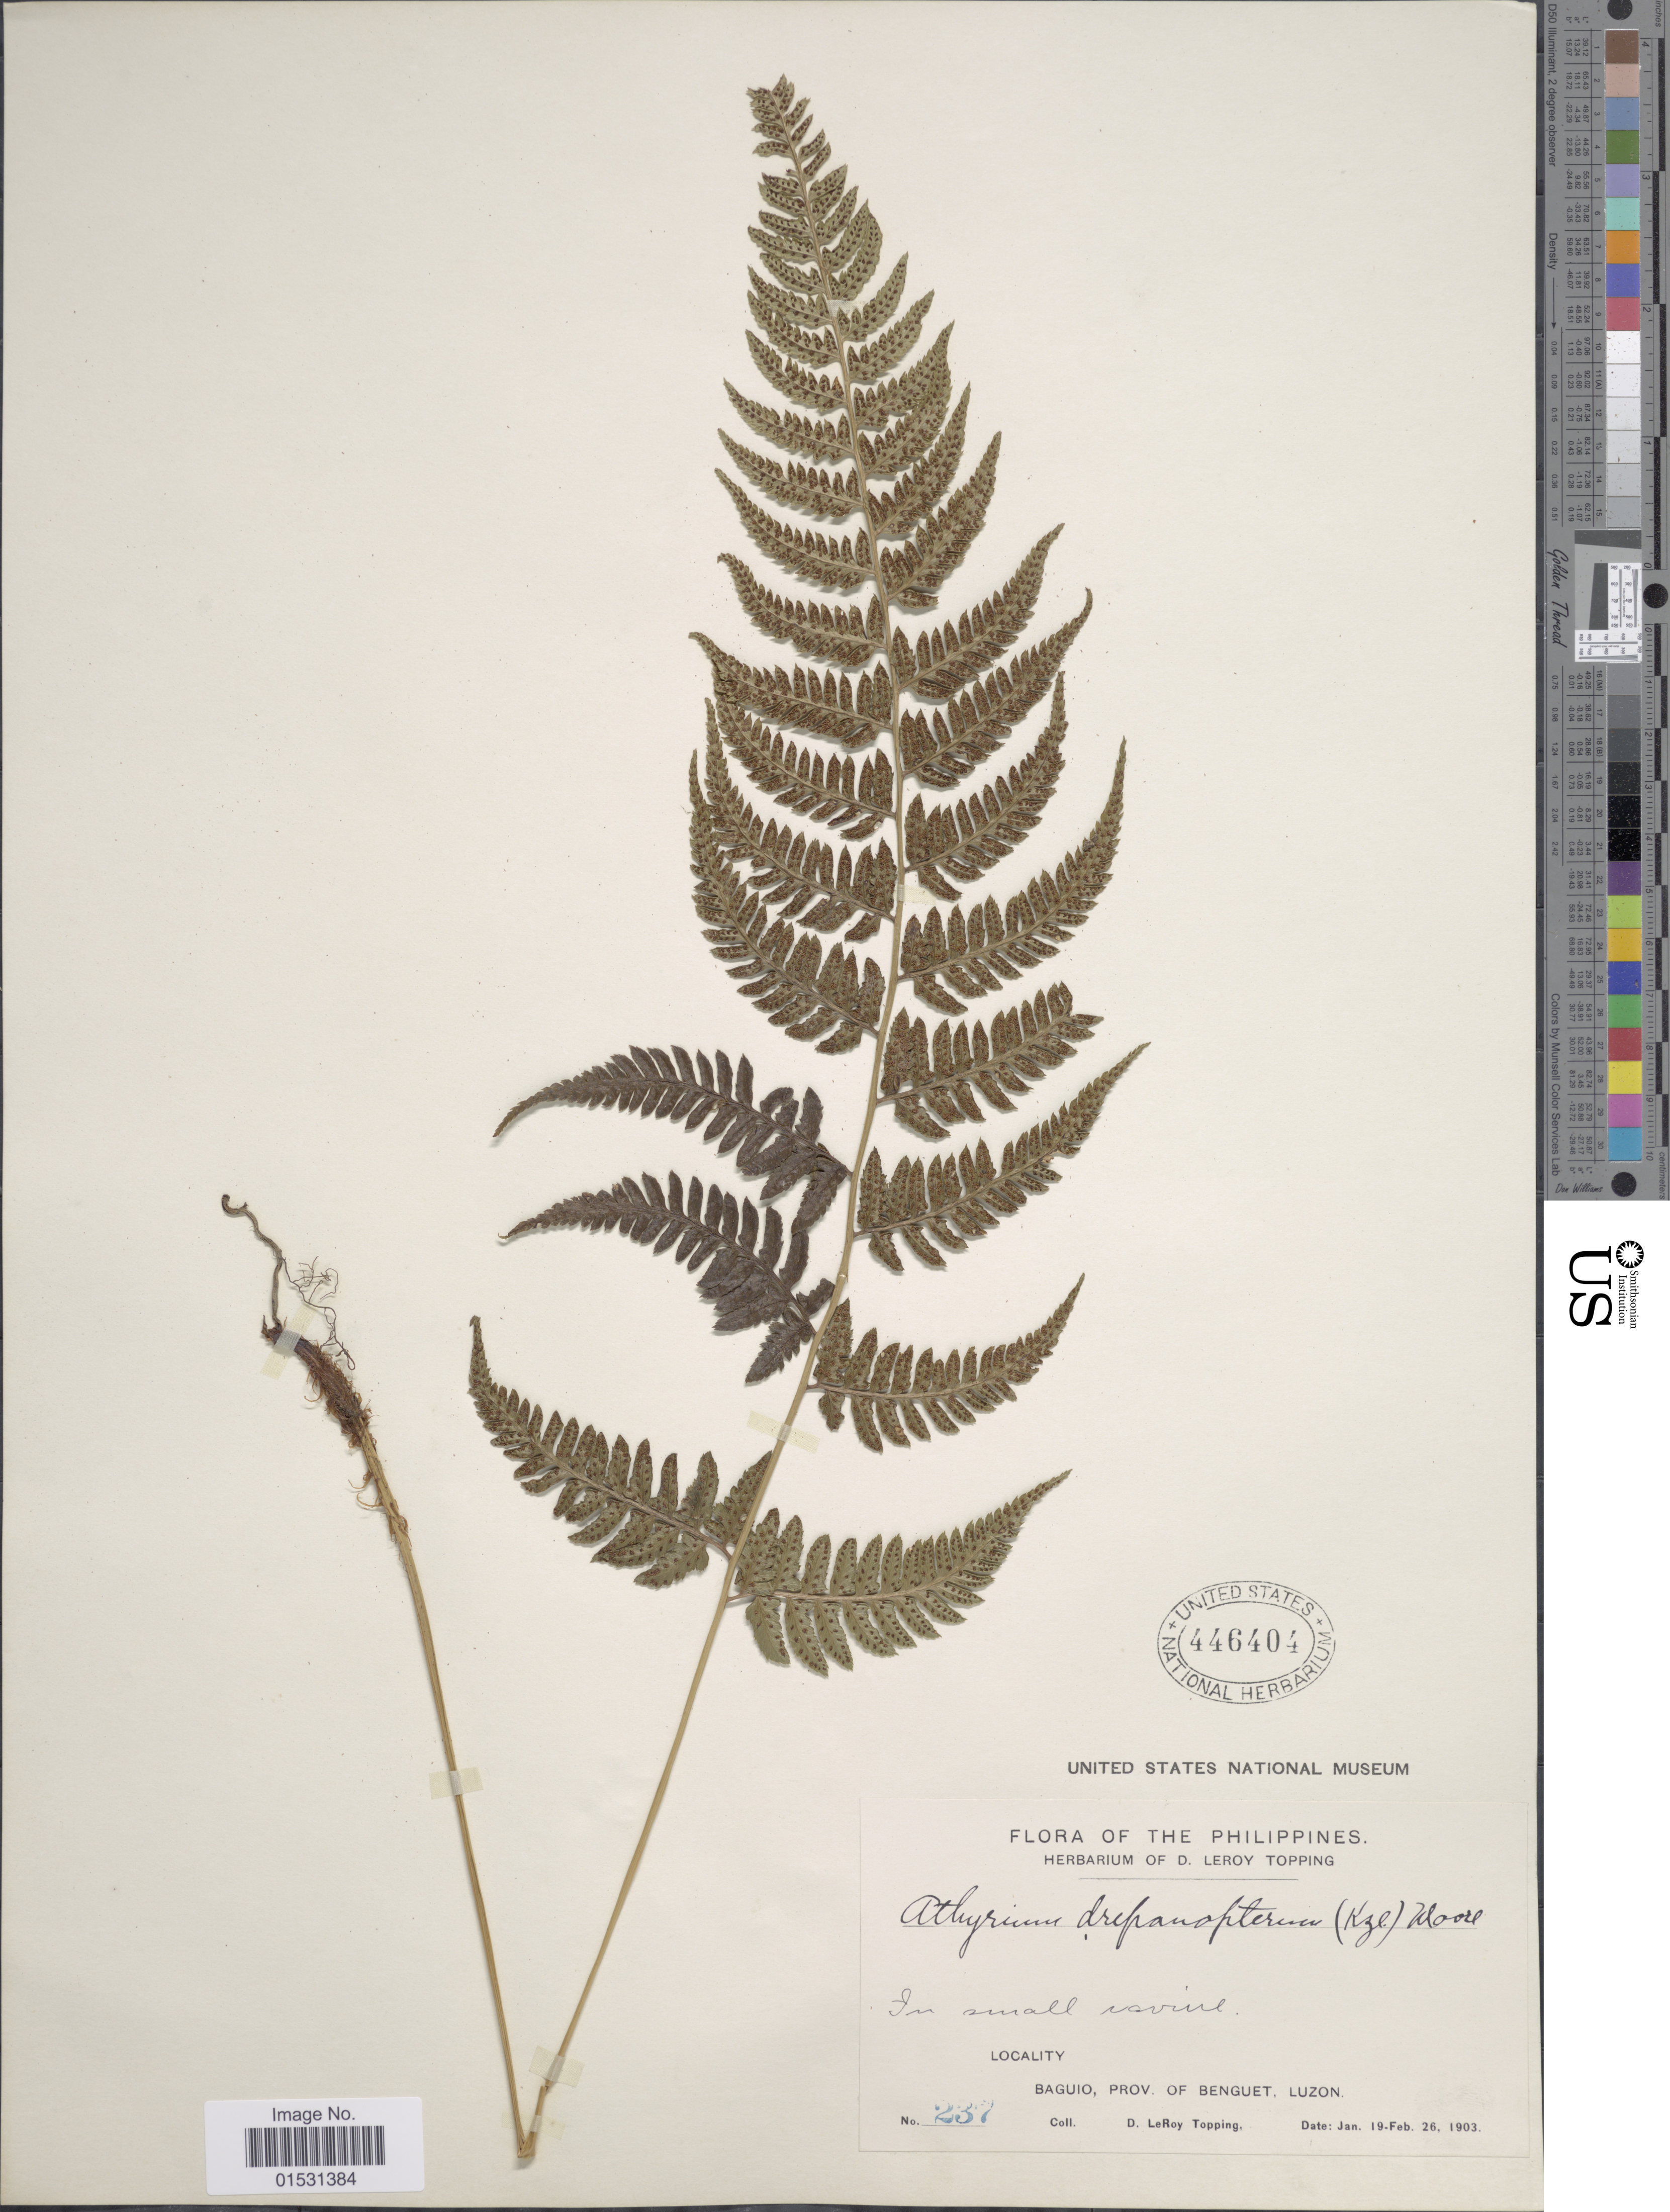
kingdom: Plantae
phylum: Tracheophyta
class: Polypodiopsida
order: Polypodiales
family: Athyriaceae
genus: Athyrium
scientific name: Athyrium drepanopterum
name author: (Kunze) A. Braun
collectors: D. L. Topping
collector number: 237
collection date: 1903-01-19/1903-02-26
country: Philippines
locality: Baguio, Prov. of Benguet, Luzon.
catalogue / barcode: US 446404